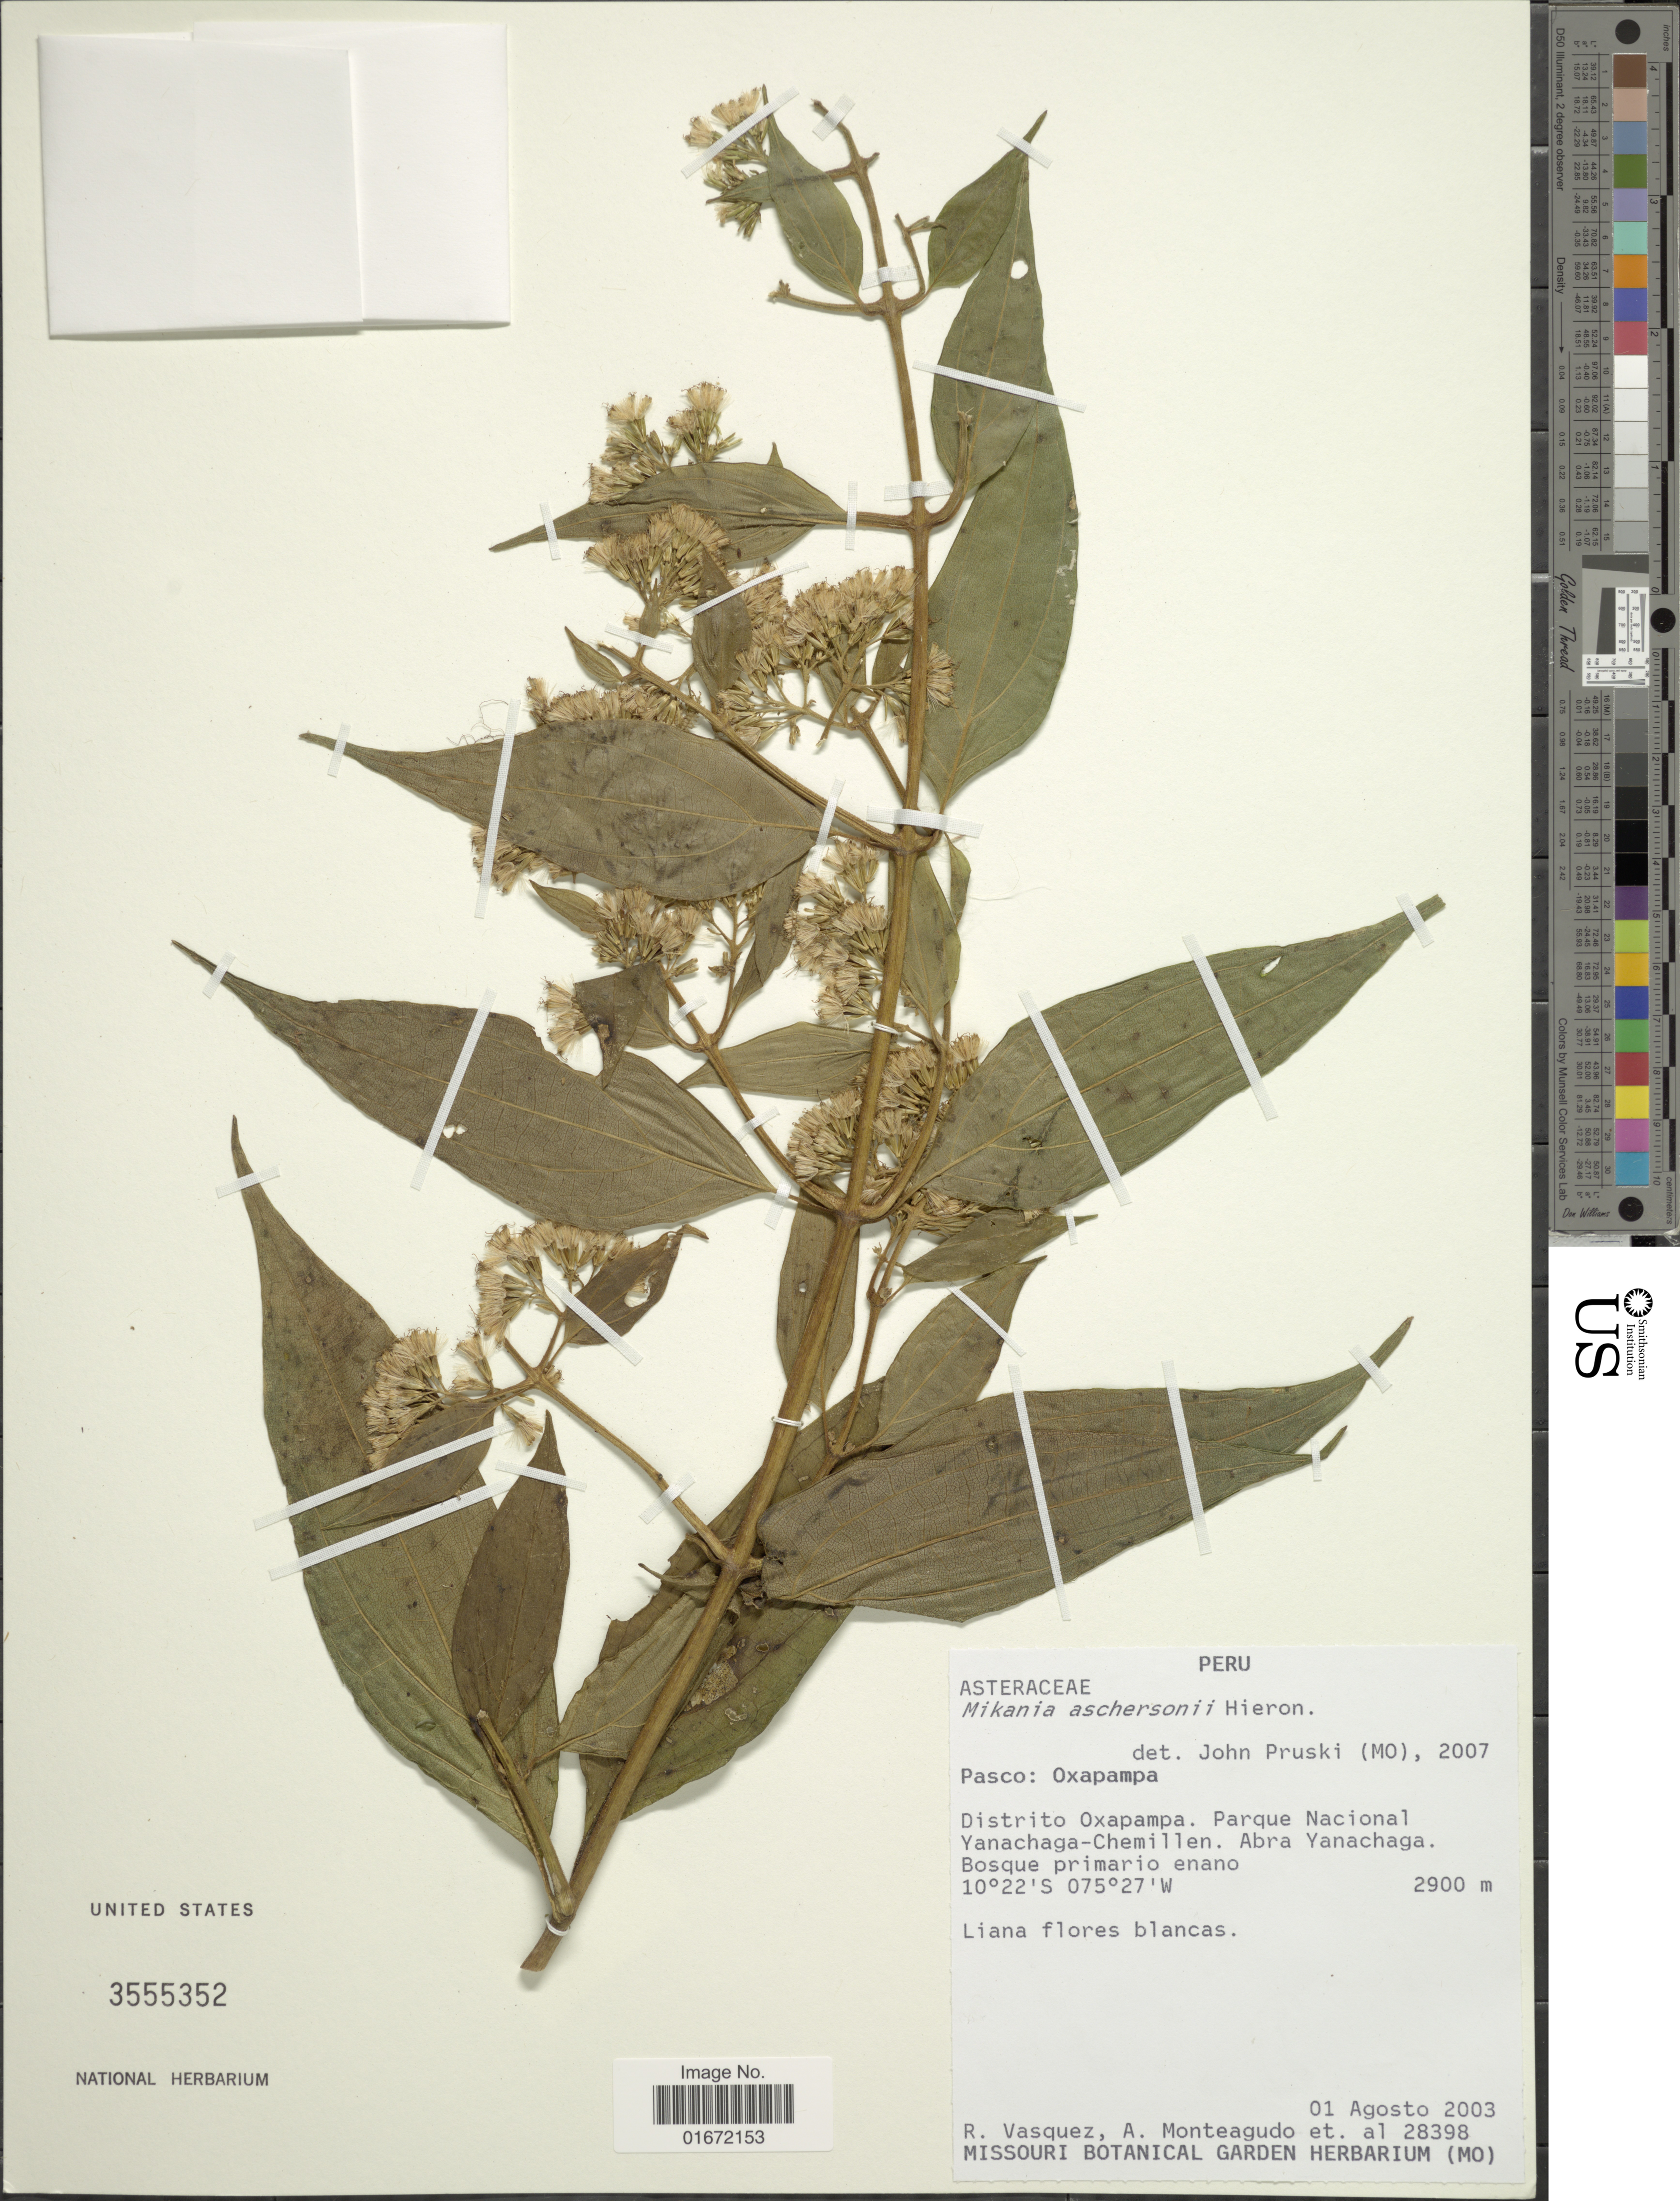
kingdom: Plantae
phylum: Tracheophyta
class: Magnoliopsida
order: Asterales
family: Asteraceae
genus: Mikania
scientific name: Mikania aschersonii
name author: Hieron.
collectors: R. Vazquez & et al.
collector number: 28398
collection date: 2003-08-01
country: Peru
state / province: Pasco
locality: Pasco: Oxapampa. Distrito Oxapampa. Parque Nacional Yanachaga-Chemillen. Abra Yanachaga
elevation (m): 2900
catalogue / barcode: US 3555352